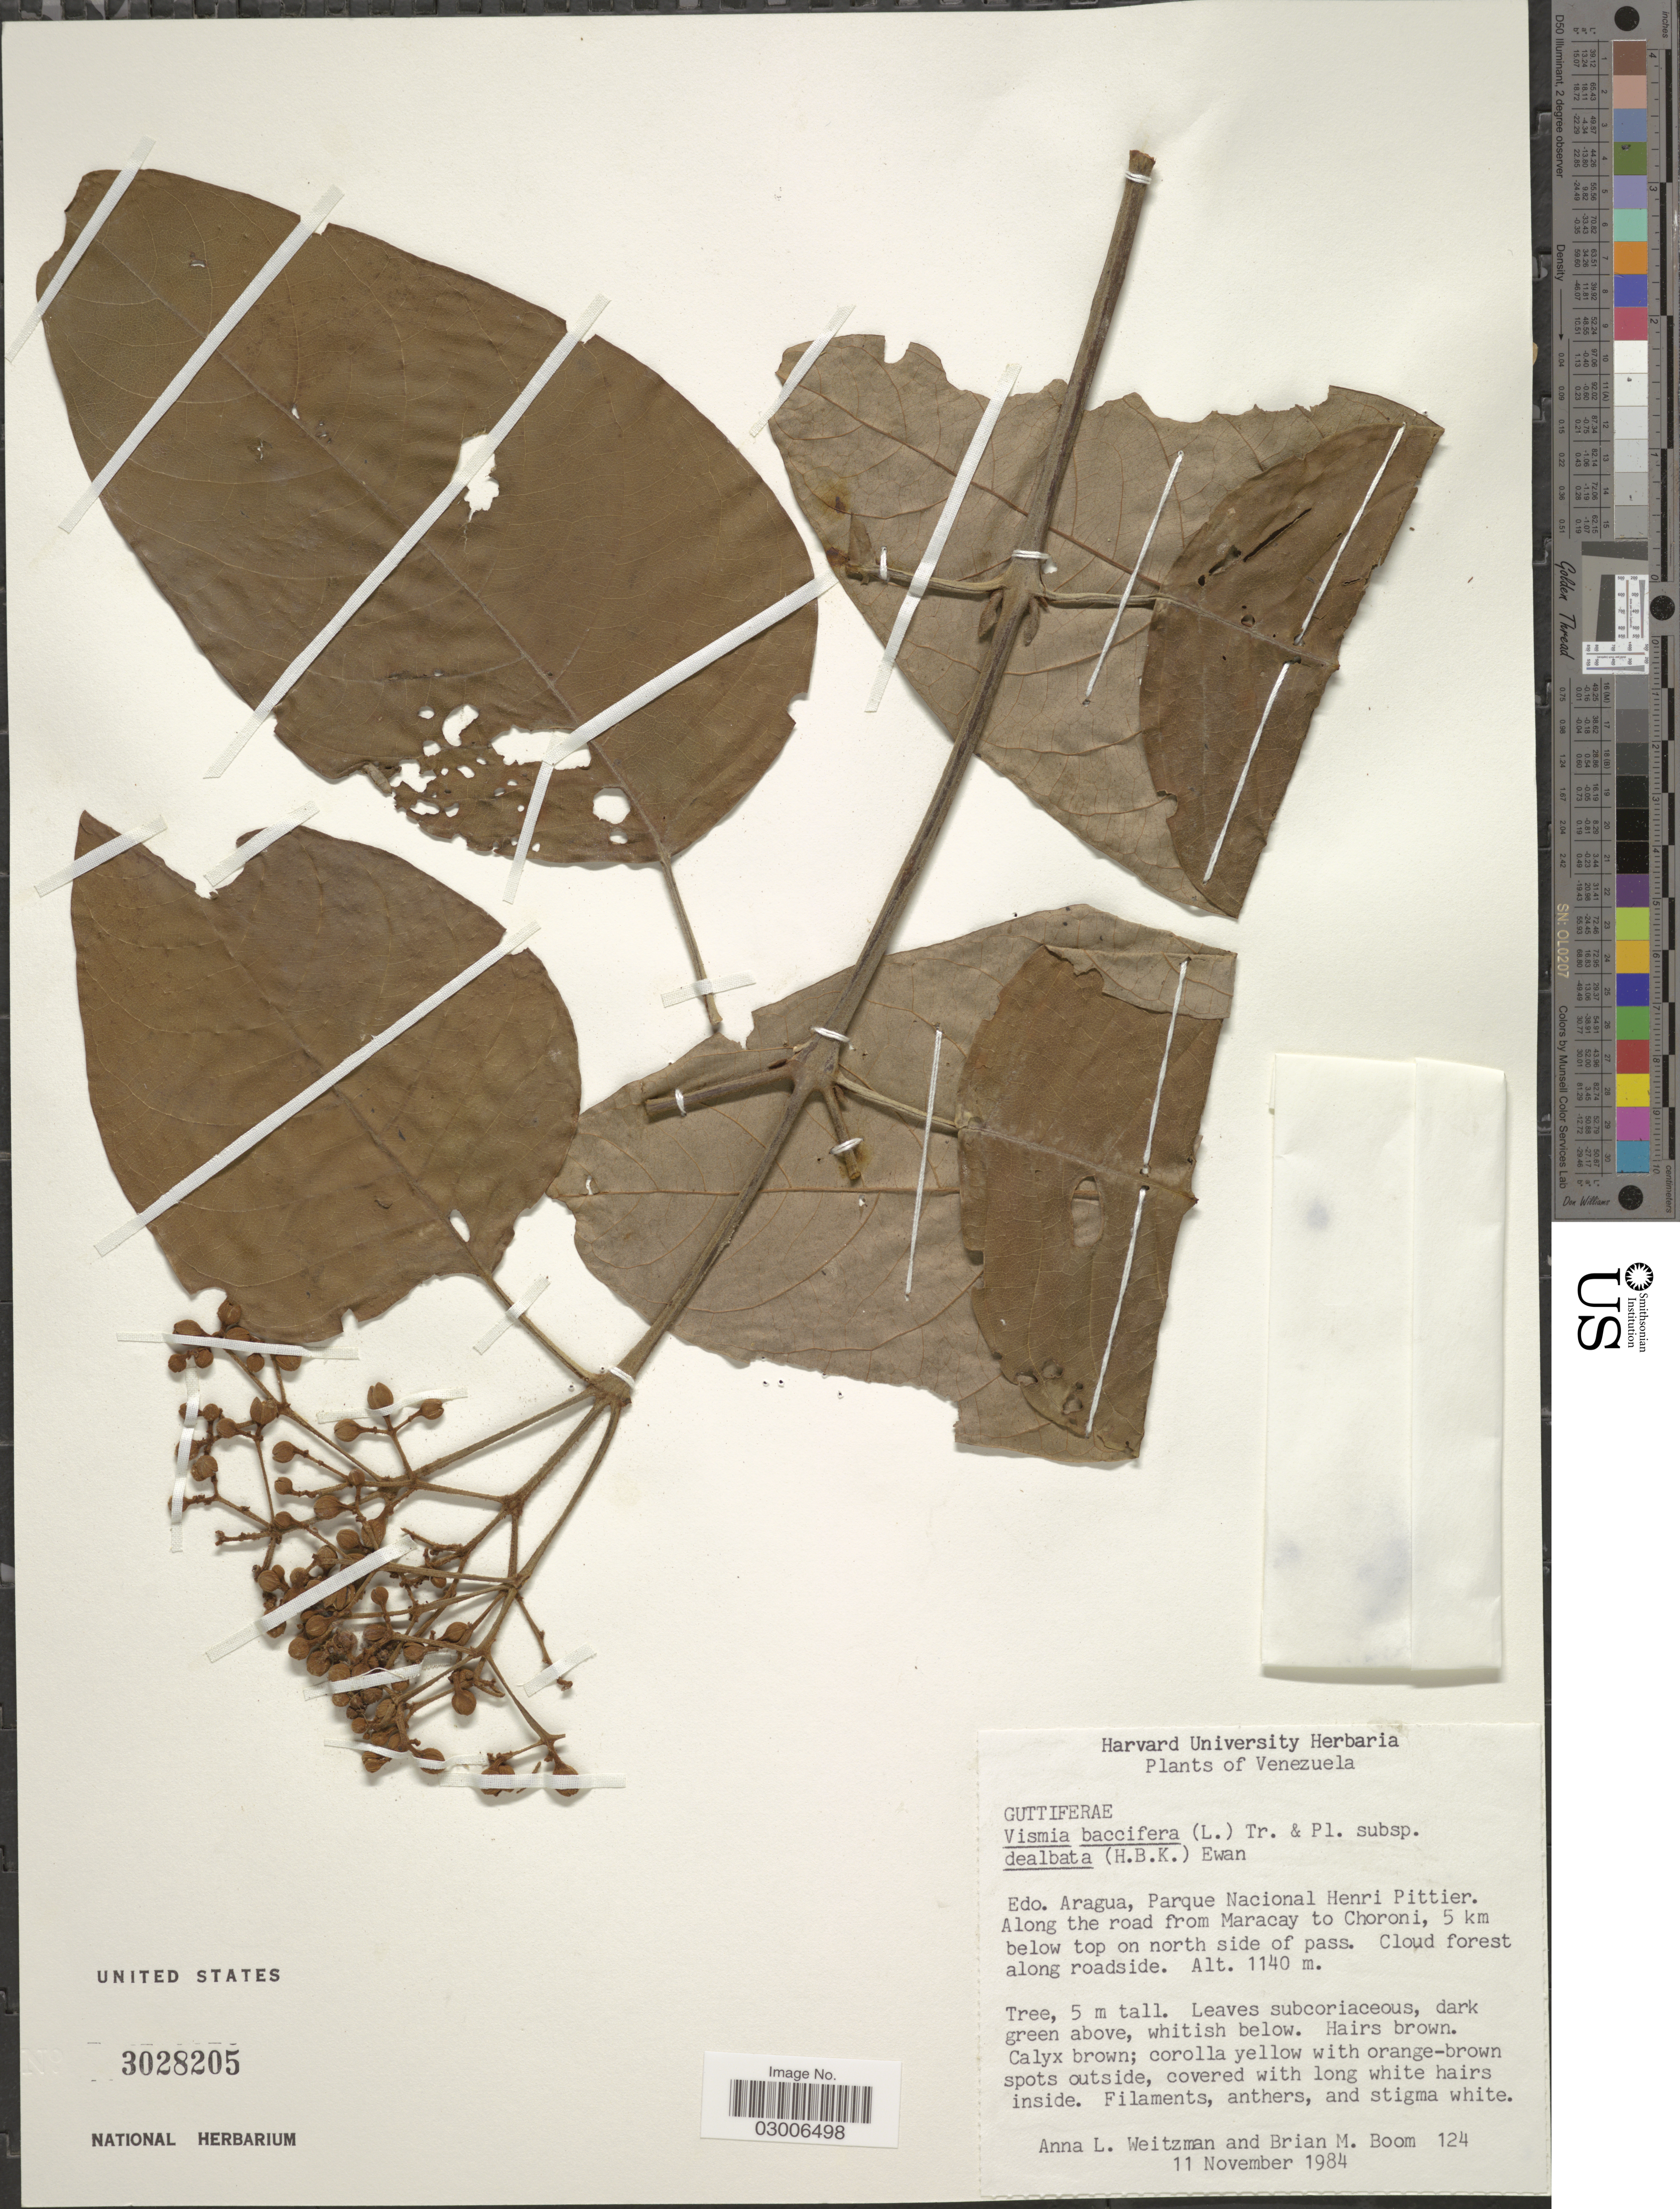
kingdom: Plantae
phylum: Tracheophyta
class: Magnoliopsida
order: Malpighiales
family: Hypericaceae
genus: Vismia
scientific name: Vismia baccifera subsp. dealbata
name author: (Kunth) Ewan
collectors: A. L. Weitzman & B. M. Boom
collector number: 124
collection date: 1984-11-11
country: Venezuela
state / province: Aragua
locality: Parque Nacional Henri Pittier, Along the road from Maracay to Choroni, 5 km below top on north side of pass, cloud forest along roadside.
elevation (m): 1140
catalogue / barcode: US 3028205